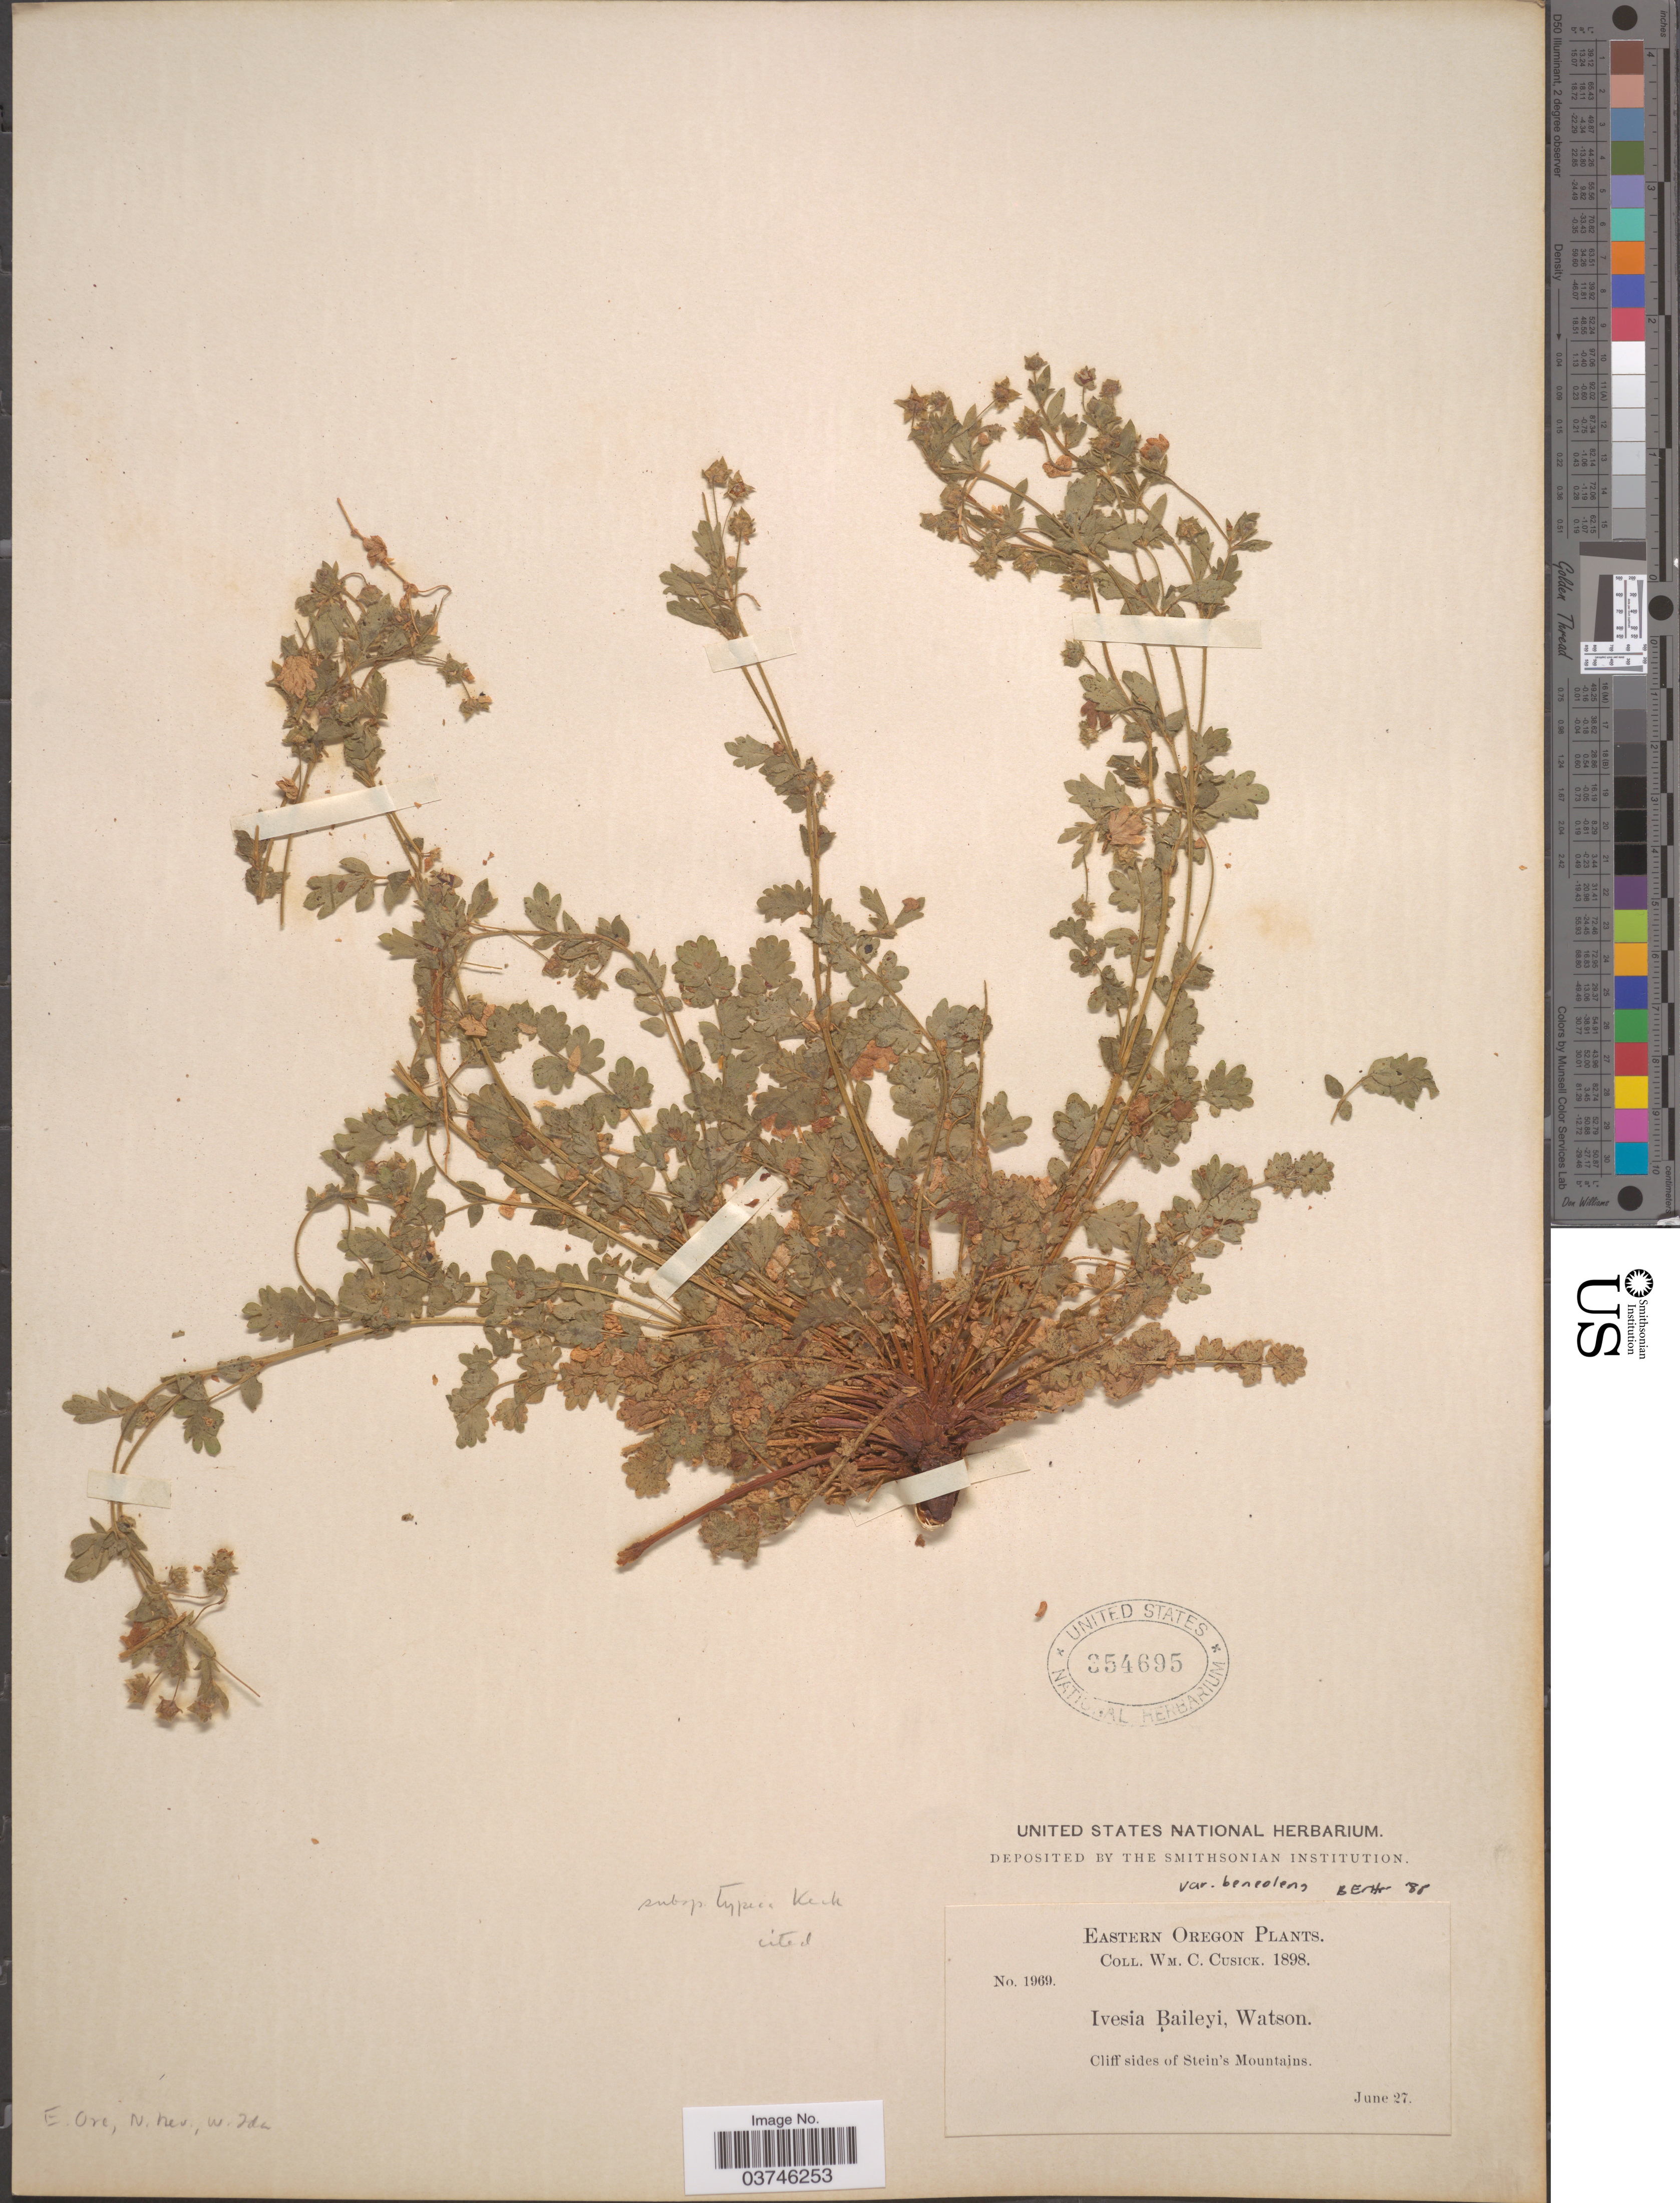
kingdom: Plantae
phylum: Tracheophyta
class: Magnoliopsida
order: Rosales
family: Rosaceae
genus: Potentilla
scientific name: Potentilla baileyi var. benolens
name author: (A. Nelson & J.F. Macbr.) Mosyakin & Shiyan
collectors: W. C. Cusick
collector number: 1969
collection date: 1898-06-27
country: United States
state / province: Oregon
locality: Eastern Oregon. Cliffs sides of Stein's Mountains.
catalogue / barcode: US 354695